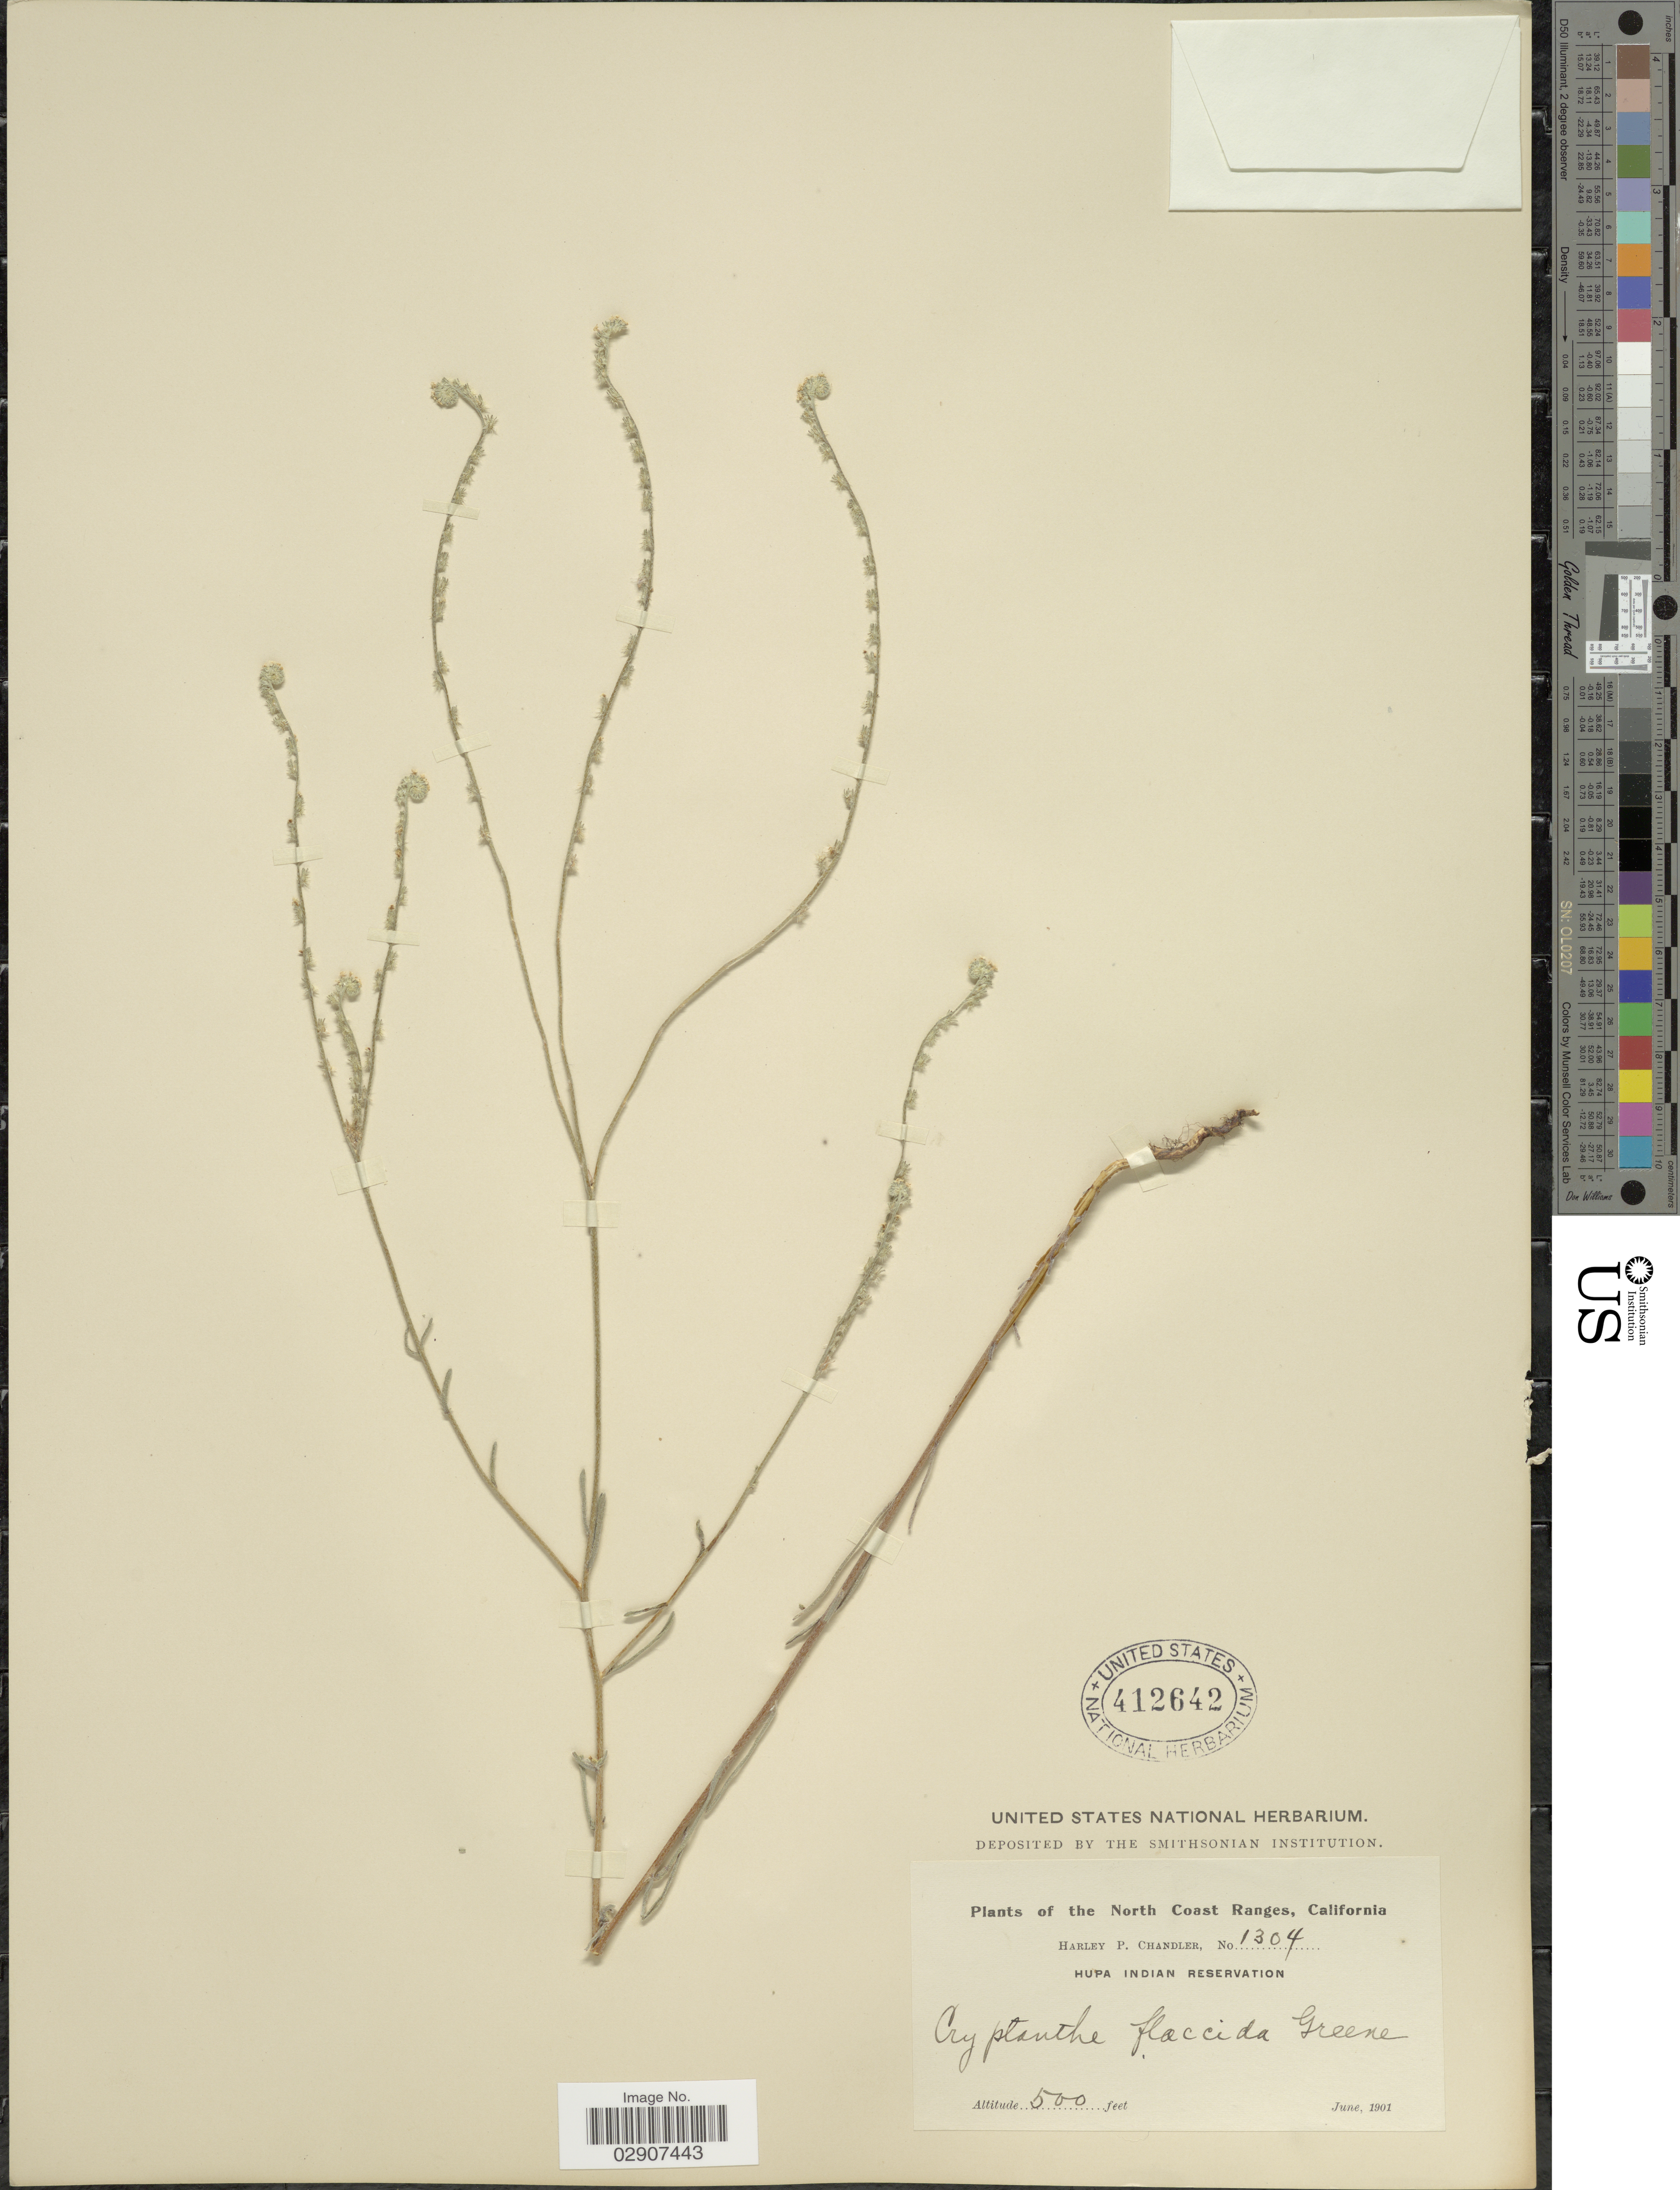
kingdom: Plantae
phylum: Tracheophyta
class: Magnoliopsida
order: Boraginales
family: Boraginaceae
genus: Cryptantha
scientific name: Cryptantha flaccida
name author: (Douglas ex Lehm.) Greene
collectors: H. Chandler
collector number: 1304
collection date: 1901-06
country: United States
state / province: California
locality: The North Coast Ranges, California, Hupa Indian Reservation.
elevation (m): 152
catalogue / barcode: US 412642